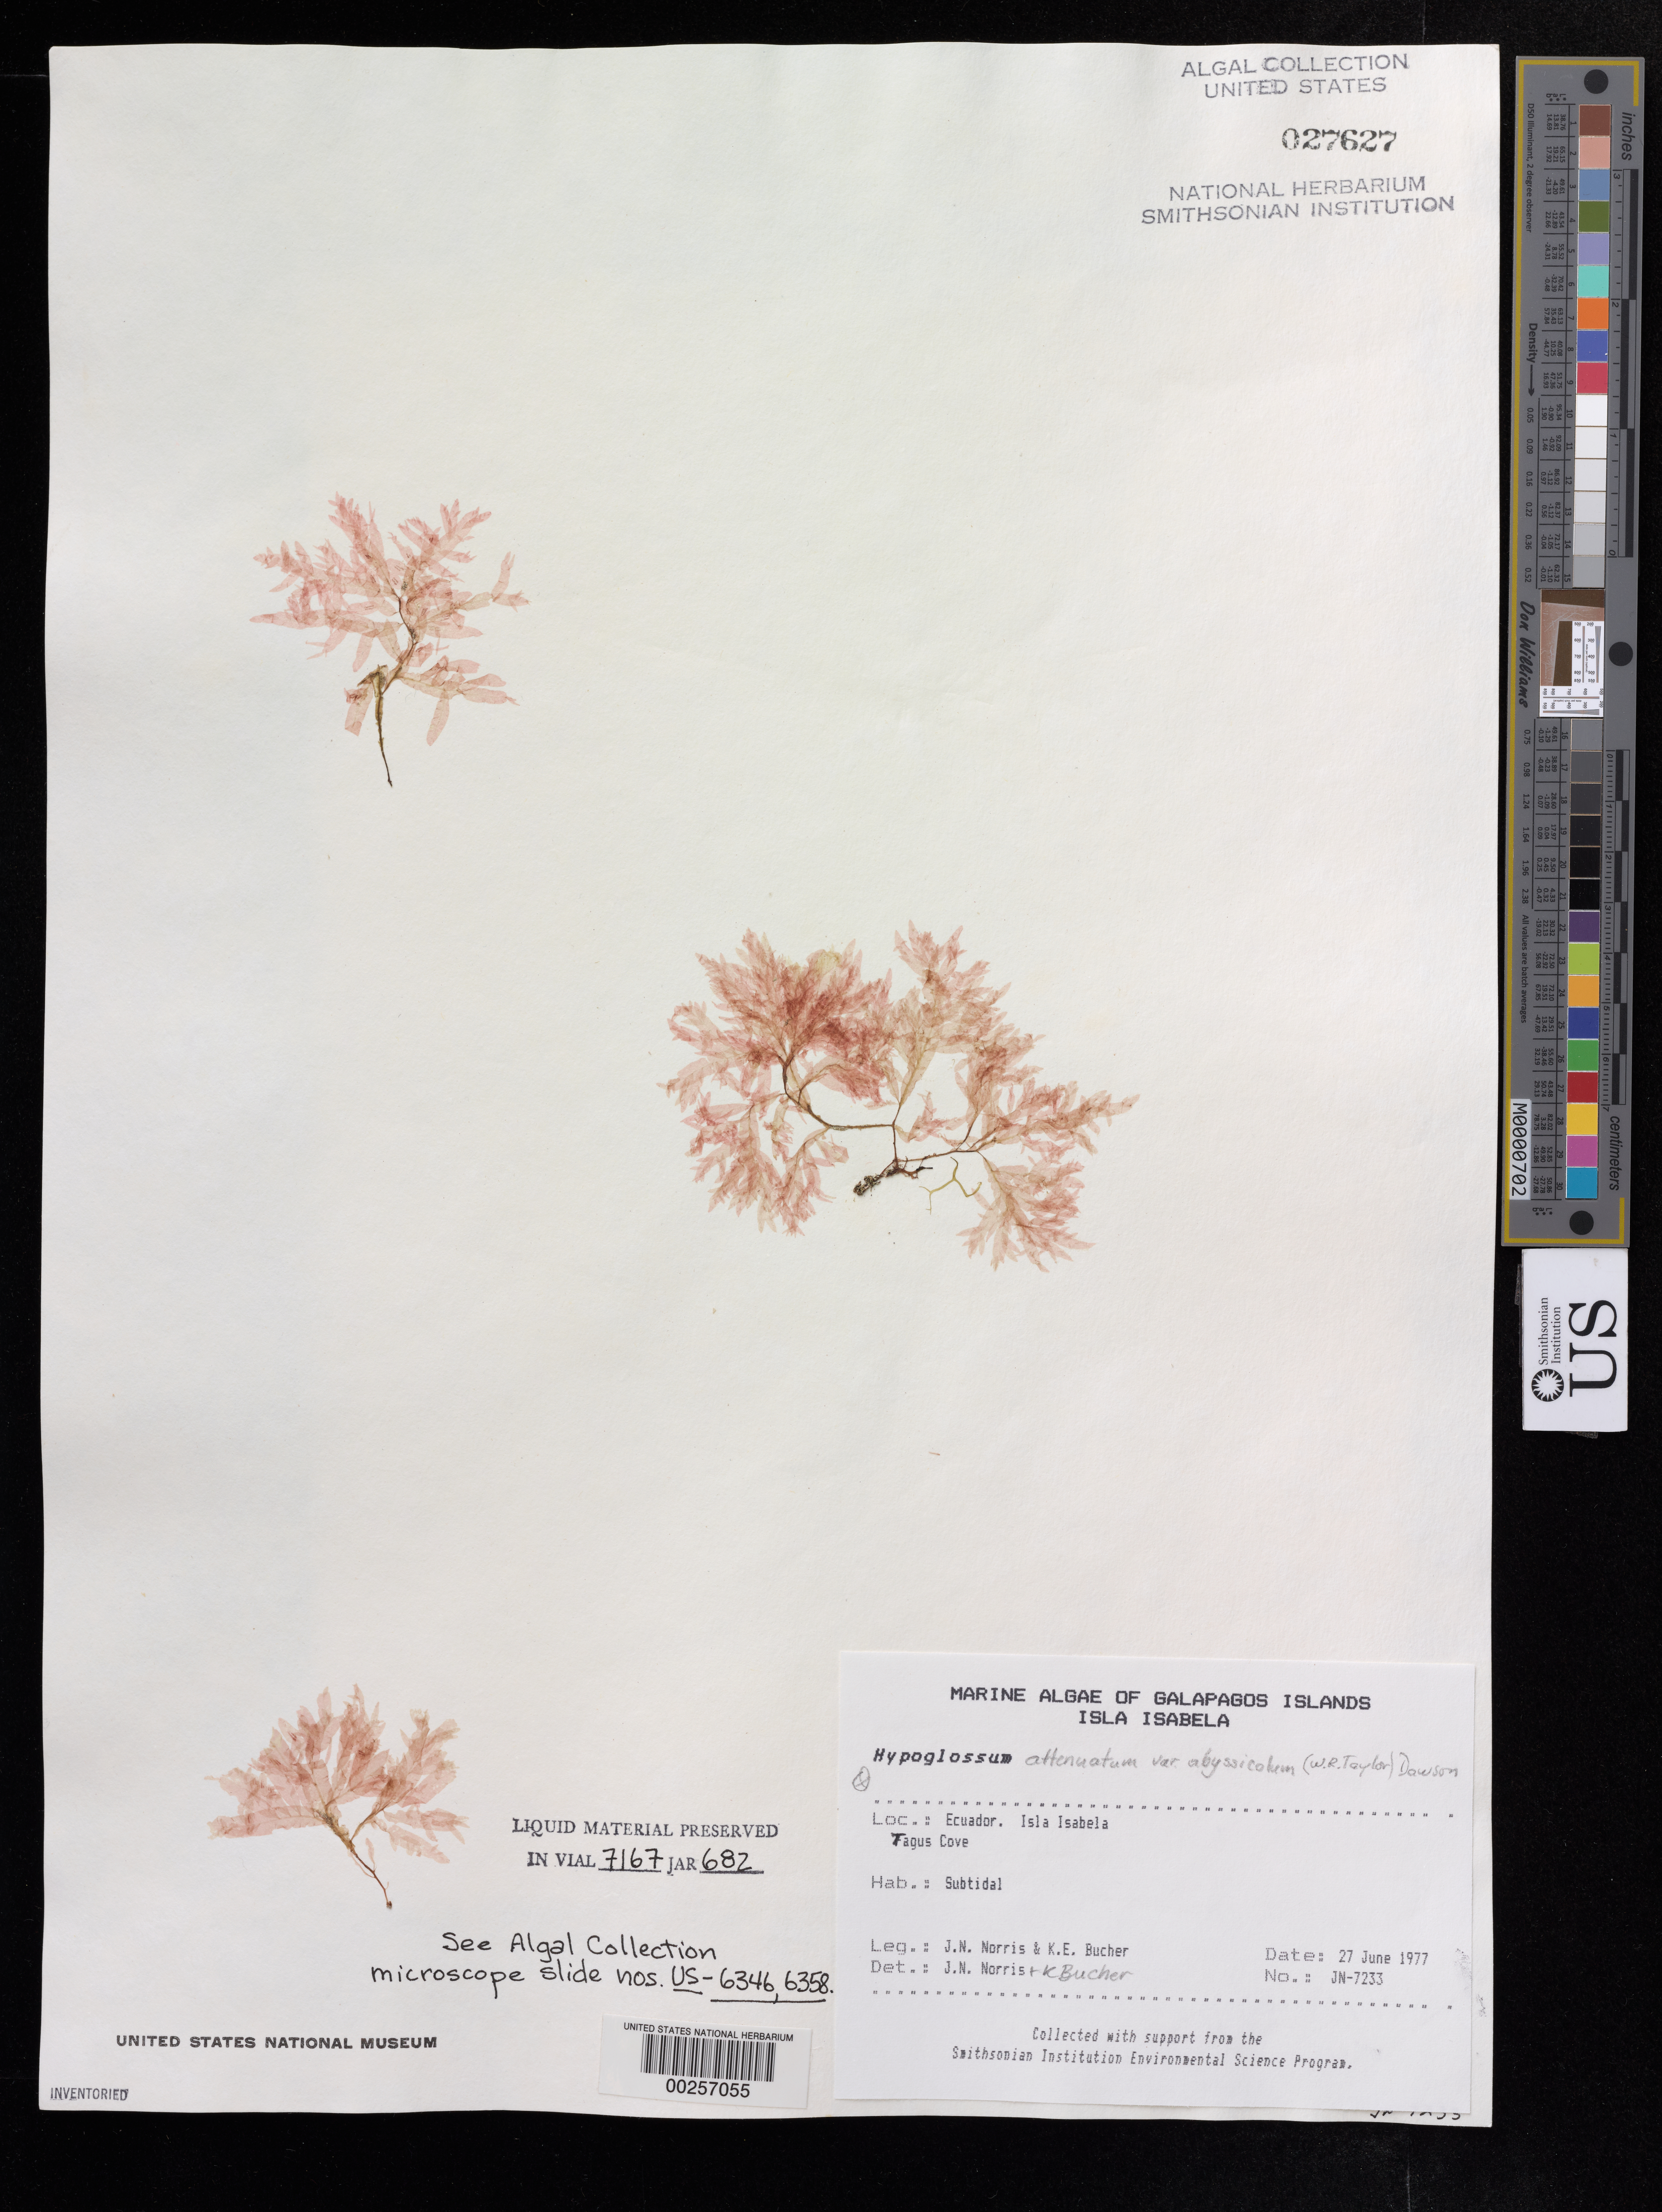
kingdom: Plantae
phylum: Rhodophyta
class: Florideophyceae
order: Ceramiales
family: Delesseriaceae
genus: Hypoglossum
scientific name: Hypoglossum attenuatum var. abyssicolum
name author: (W.R. Taylor) E.Y. Dawson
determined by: Norris, J. N.; Bucher, K. E.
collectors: J. N. Norris & K. E. Bucher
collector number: JN-7233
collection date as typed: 27 Jun 1977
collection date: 1977-06-27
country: Ecuador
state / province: Colón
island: Isabela [Albemarle]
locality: Tagus Cove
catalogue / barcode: US 27627